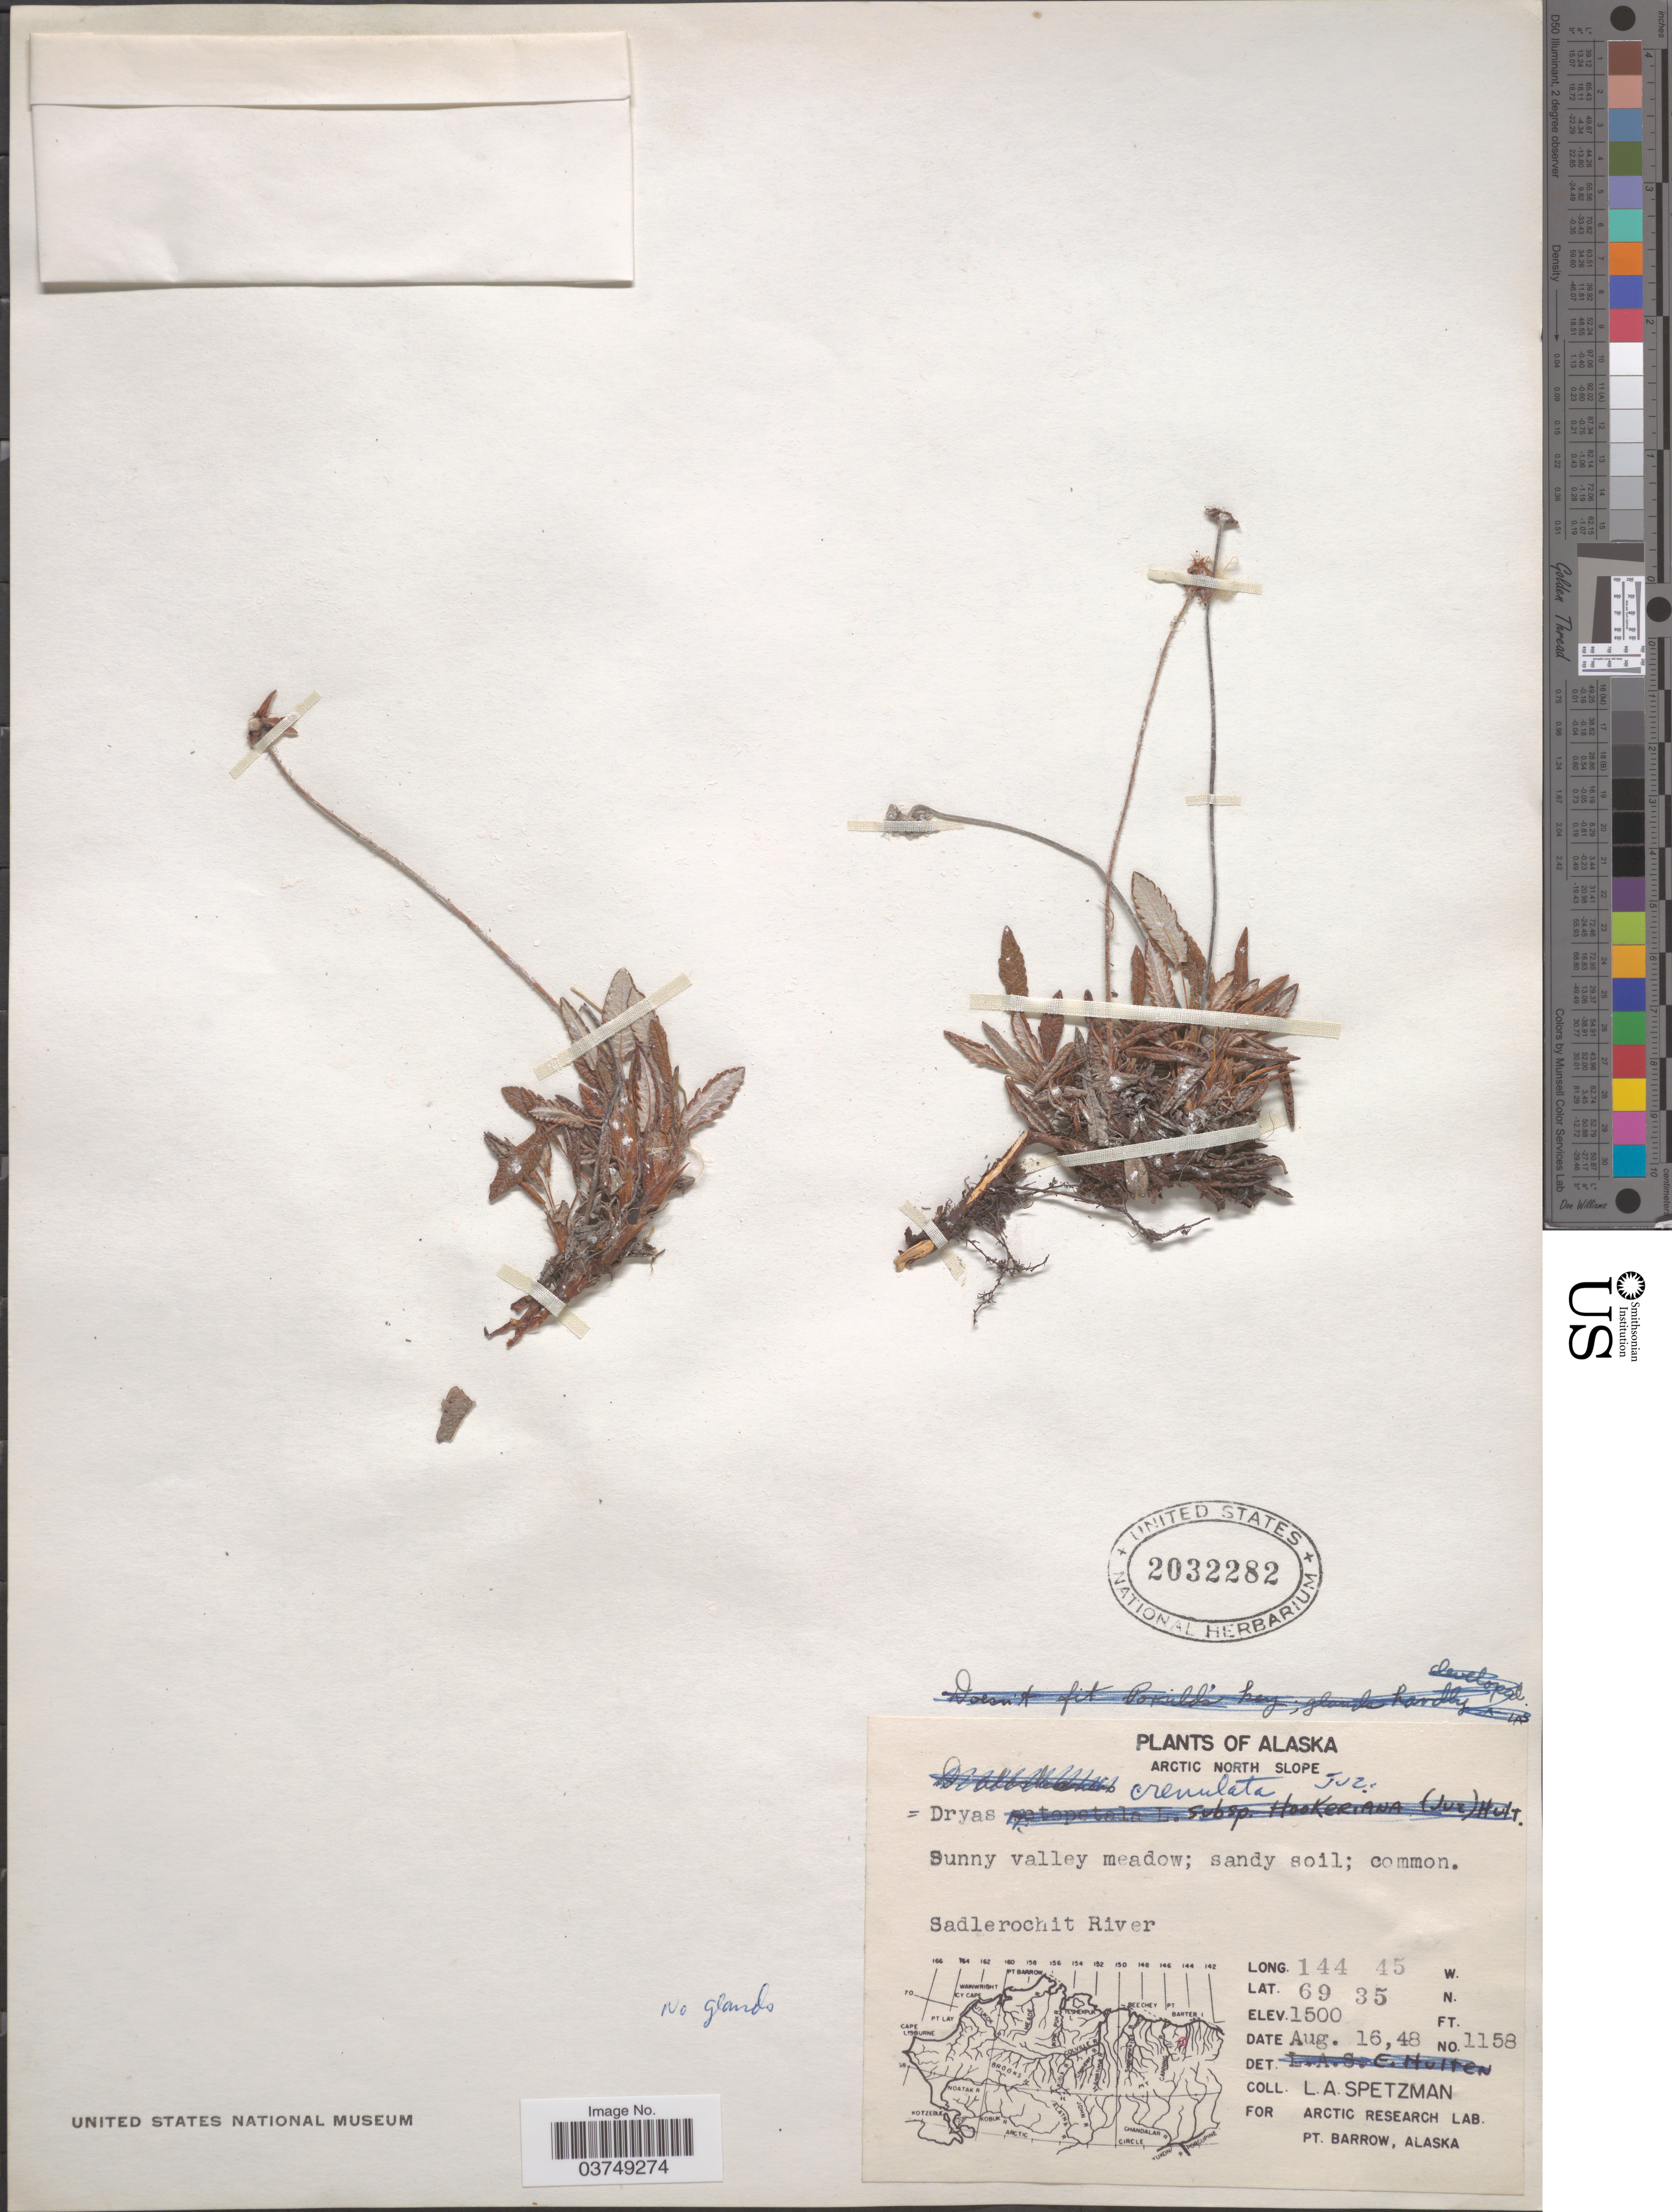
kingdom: Plantae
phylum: Tracheophyta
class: Magnoliopsida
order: Rosales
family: Rosaceae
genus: Dryas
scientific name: Dryas crenulata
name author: Juz.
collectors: L. Spetzman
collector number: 1158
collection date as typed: Transcribed d/m/y: 16/8/48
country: United States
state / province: Alaska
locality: Arctic North Slope. Sadlerochit River.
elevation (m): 457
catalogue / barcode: US 2032282